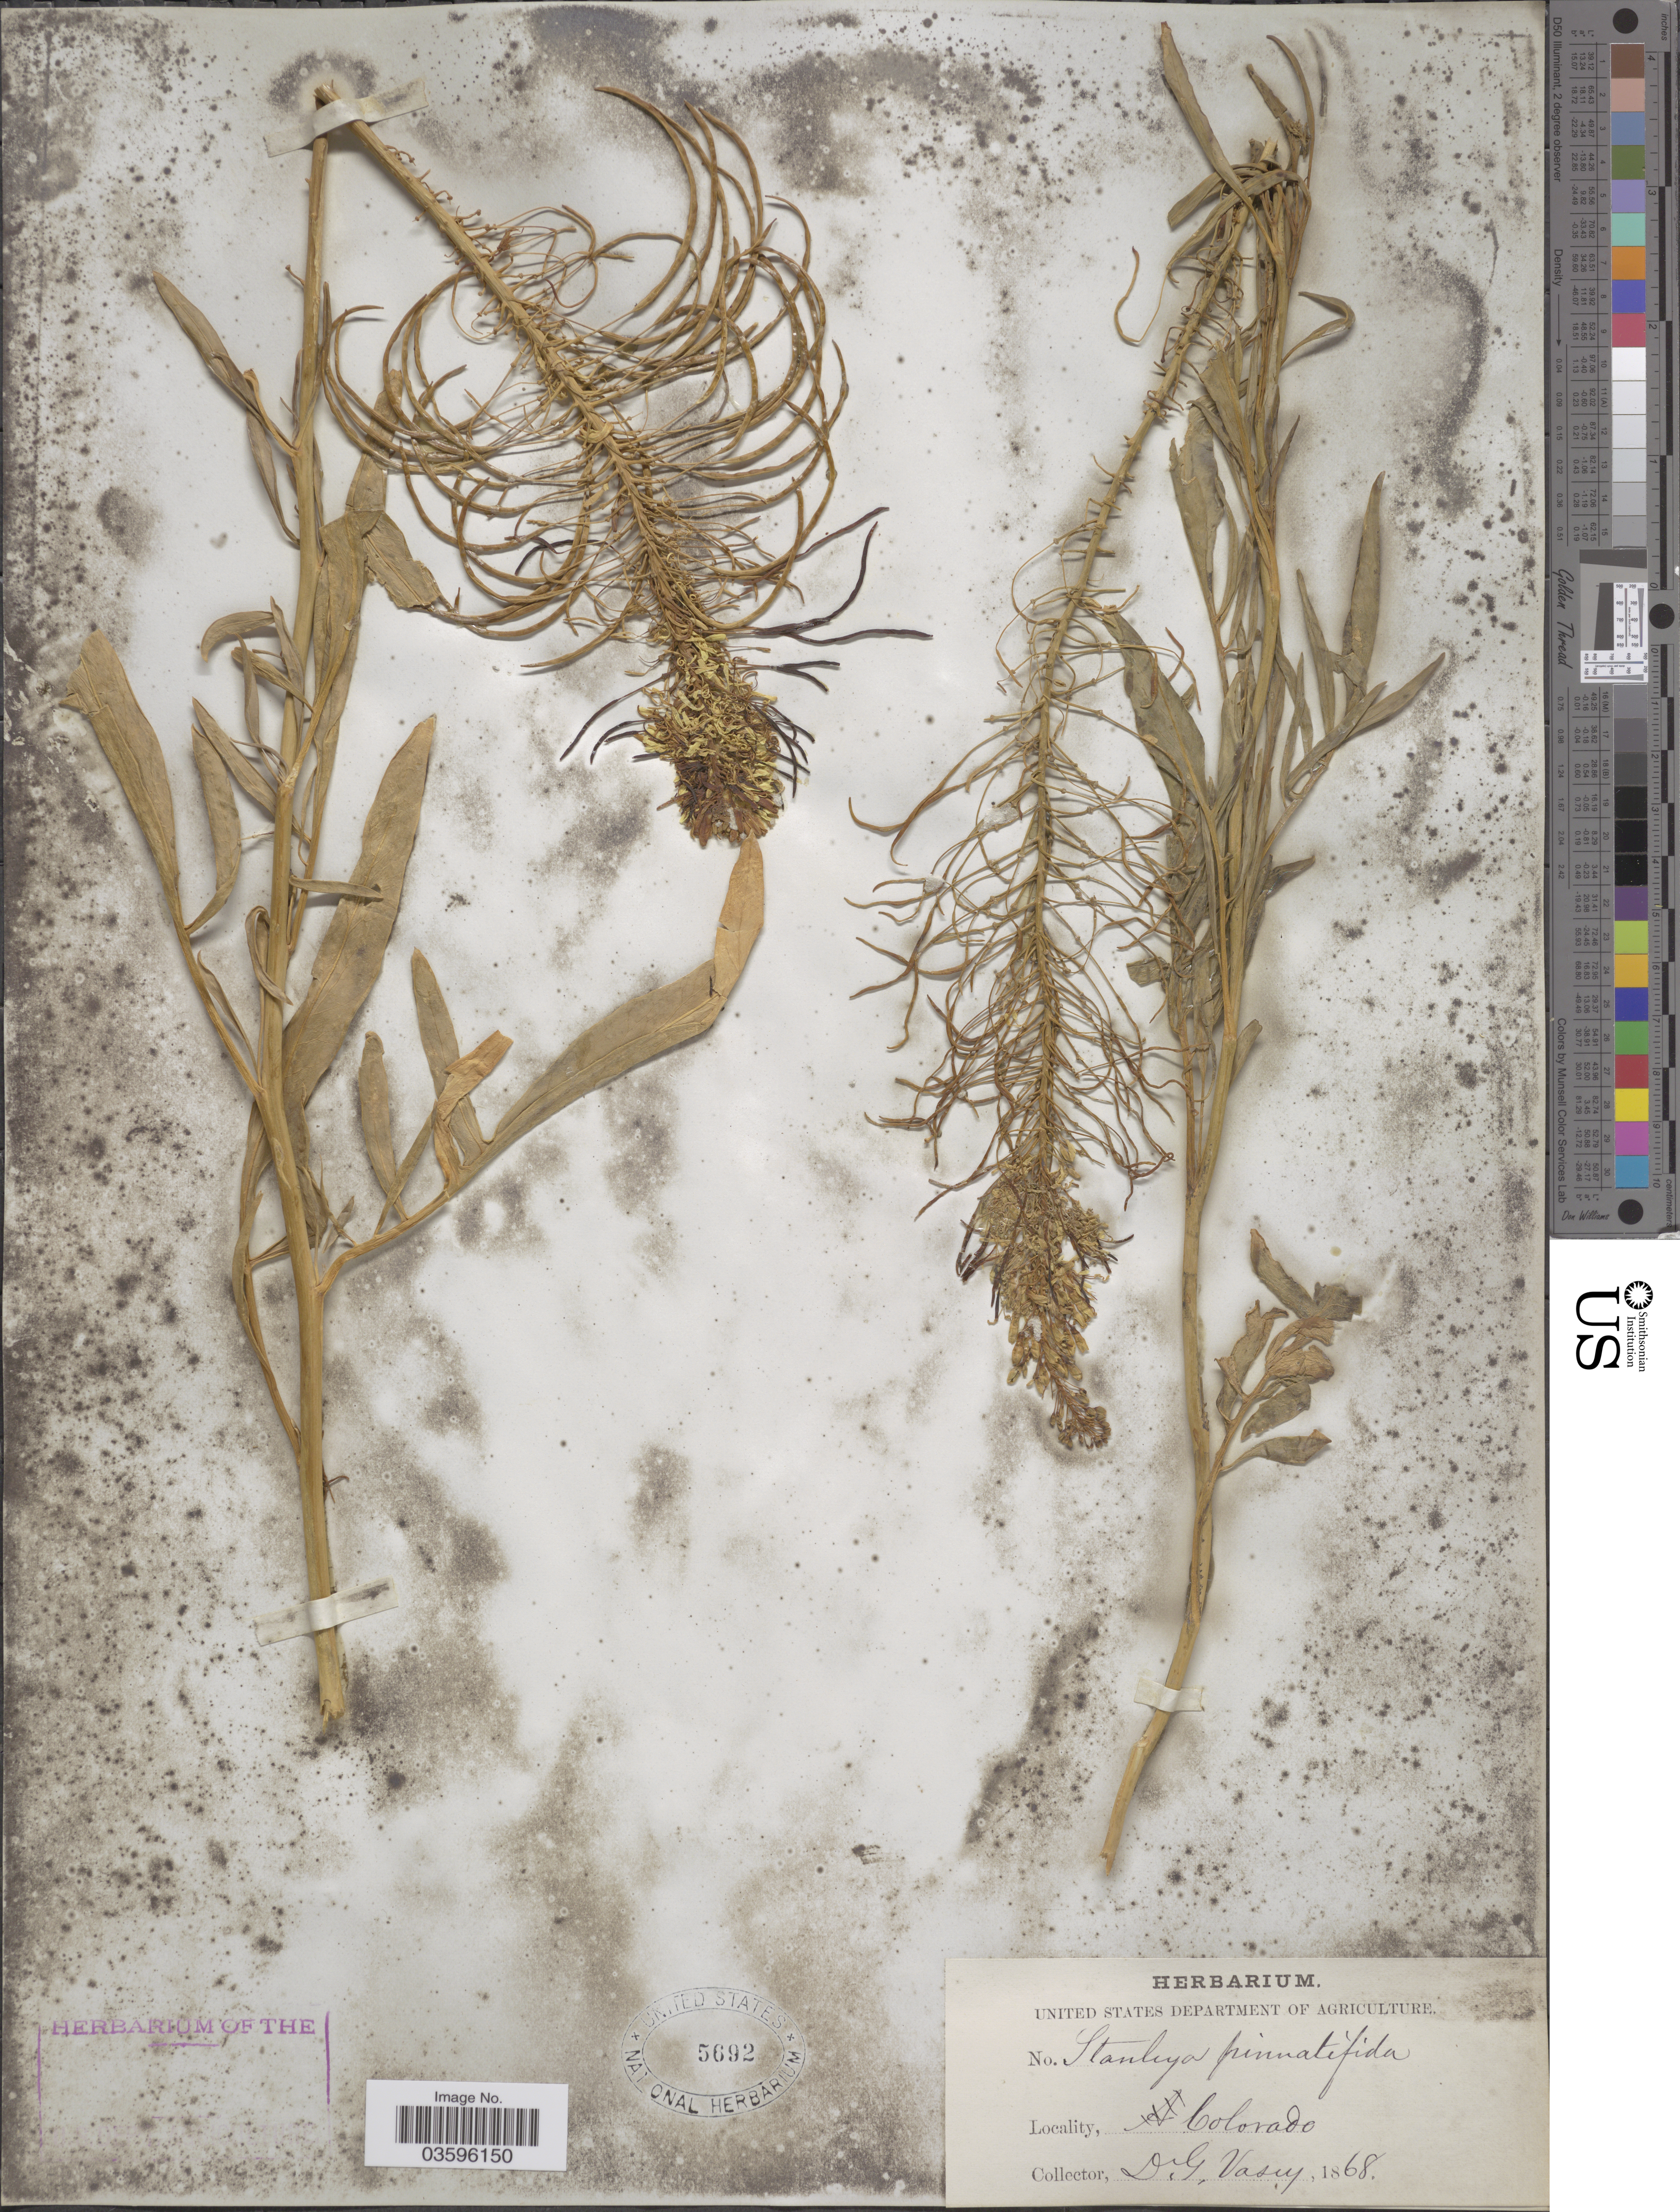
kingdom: Plantae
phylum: Tracheophyta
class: Magnoliopsida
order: Brassicales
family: Brassicaceae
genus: Stanleya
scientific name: Stanleya pinnata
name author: (Pursh) Britton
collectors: G. Vasey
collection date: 1868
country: United States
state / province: Colorado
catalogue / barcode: US 5692